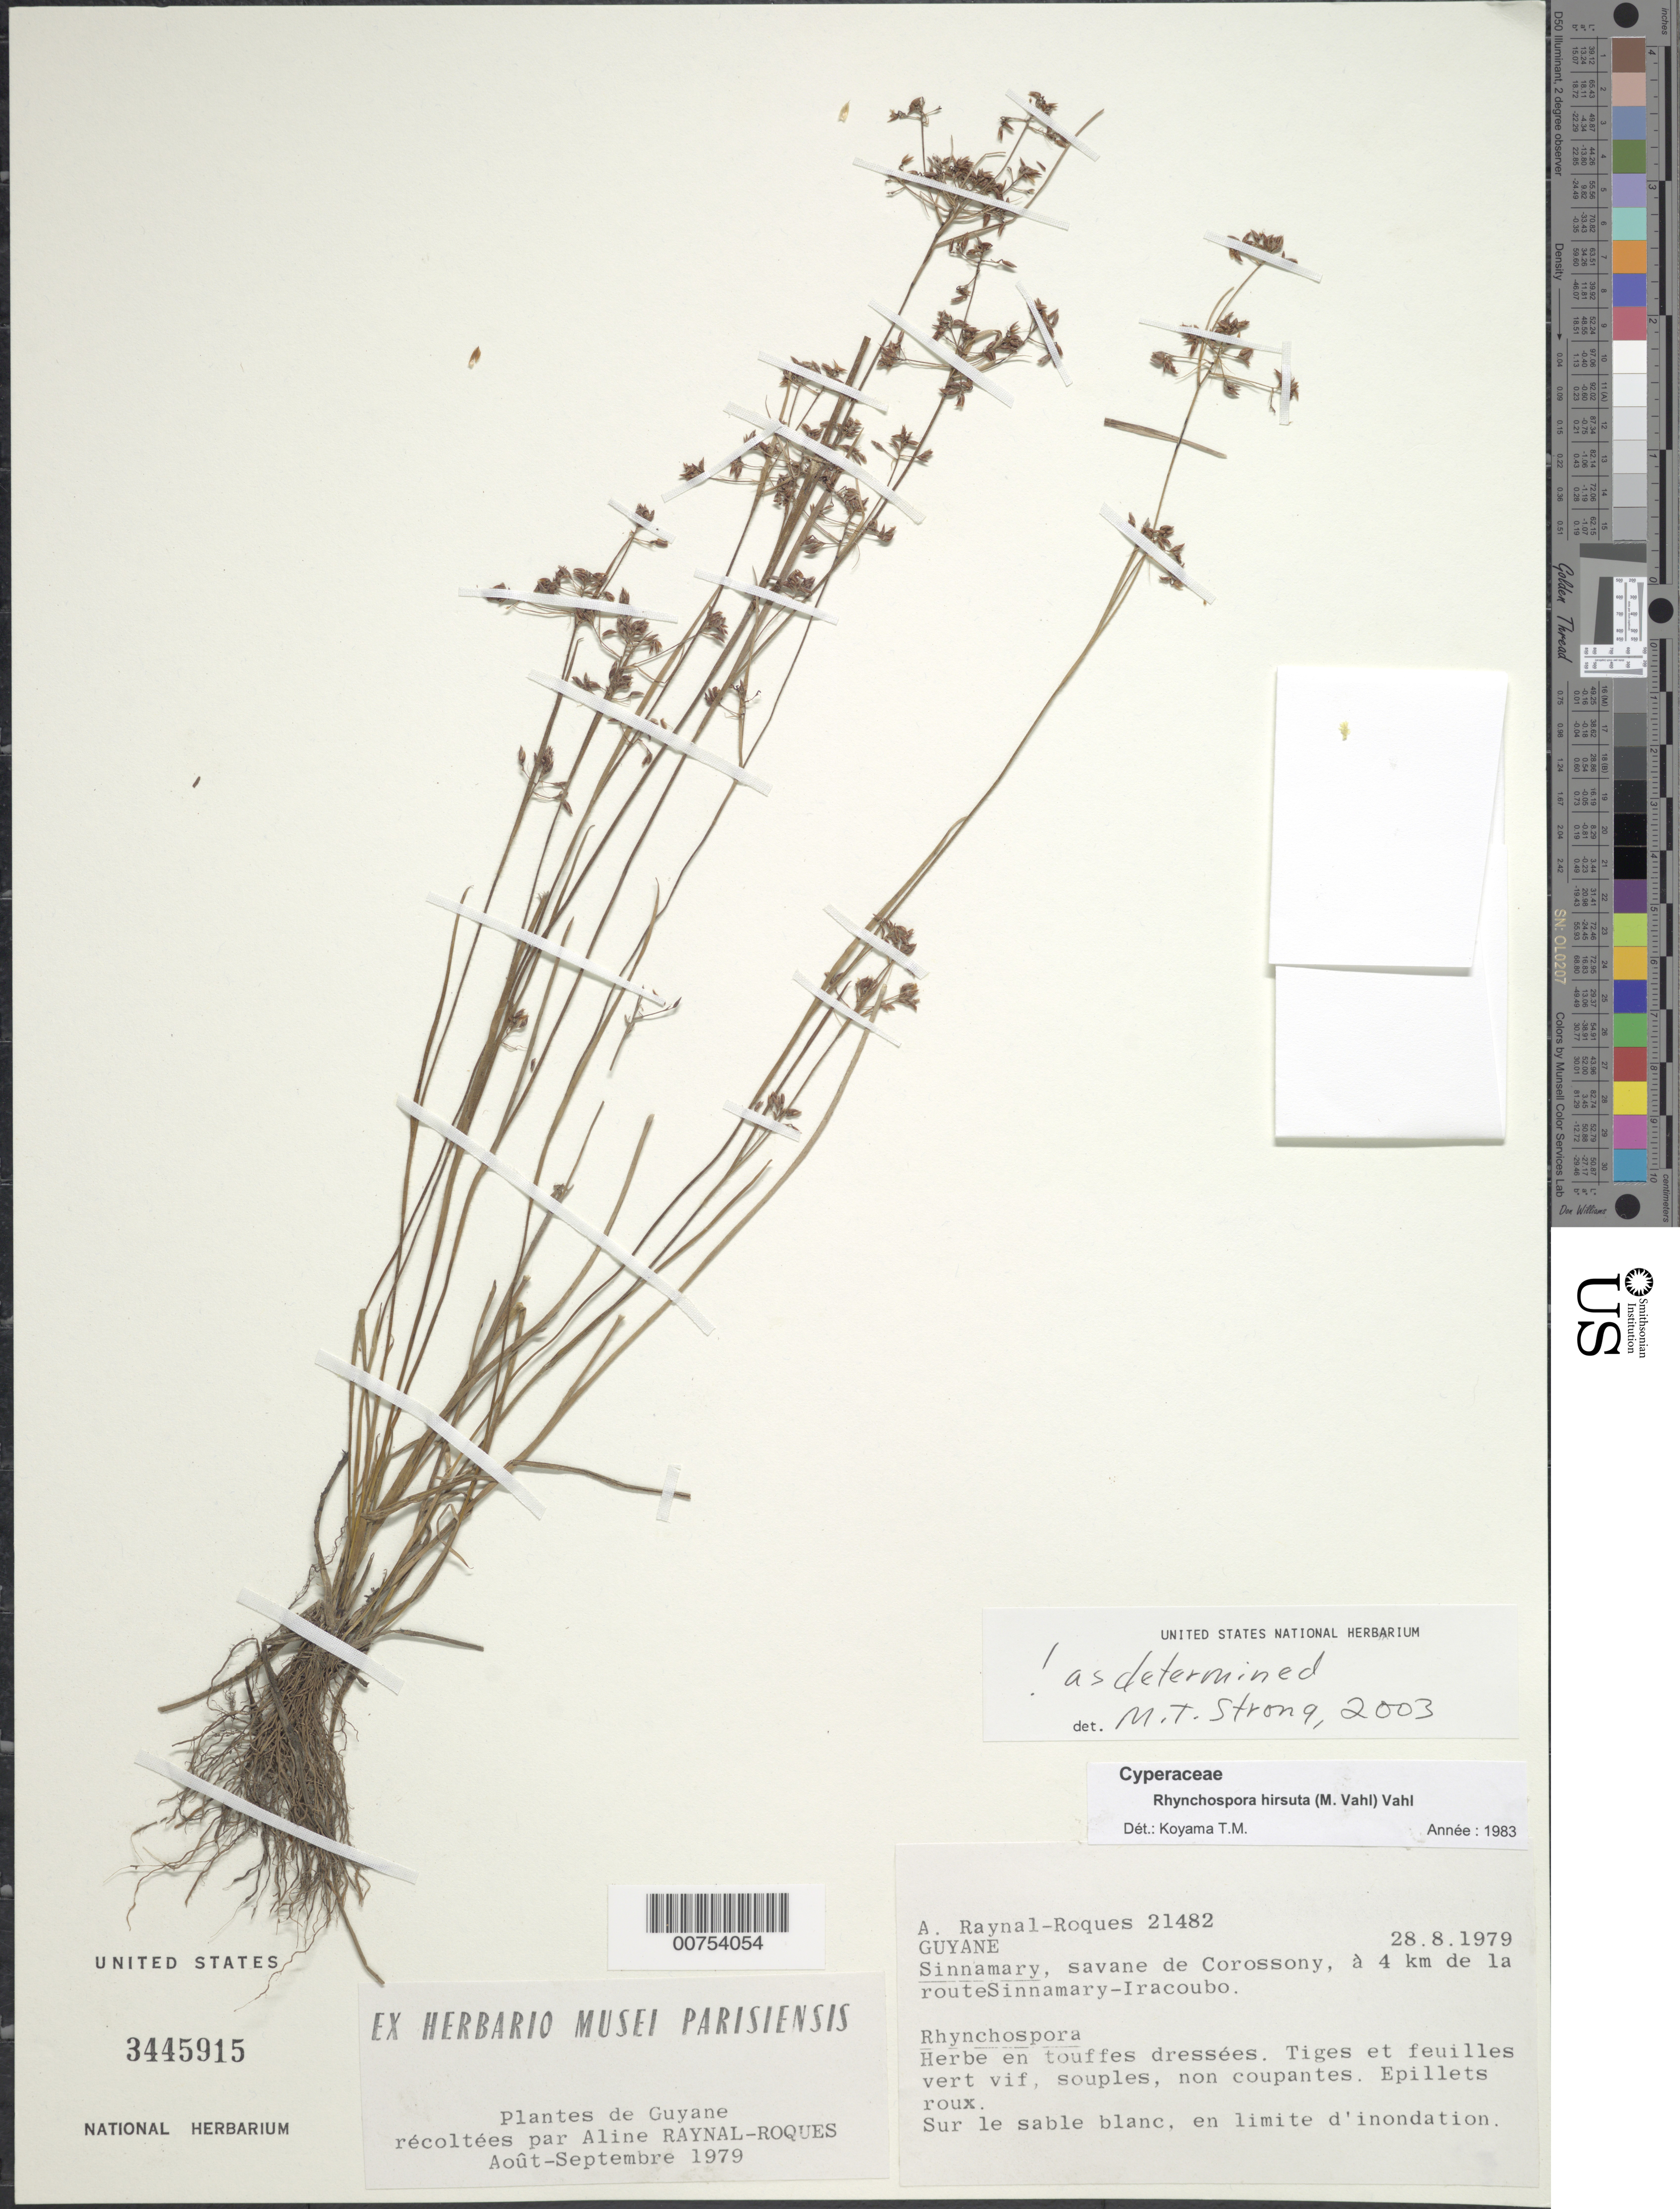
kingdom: Plantae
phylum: Tracheophyta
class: Liliopsida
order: Poales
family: Cyperaceae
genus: Rhynchospora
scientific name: Rhynchospora hirsuta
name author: (Vahl) Vahl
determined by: Koyama, Tetsuo M.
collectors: A. M. Raynal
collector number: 21482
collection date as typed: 28-Aug-79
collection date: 1979-08-28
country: French Guiana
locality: Savane de Corossony, 4 km from route Sinnamary-Iracoubo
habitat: White sand, at edge of inundation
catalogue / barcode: US 3445915